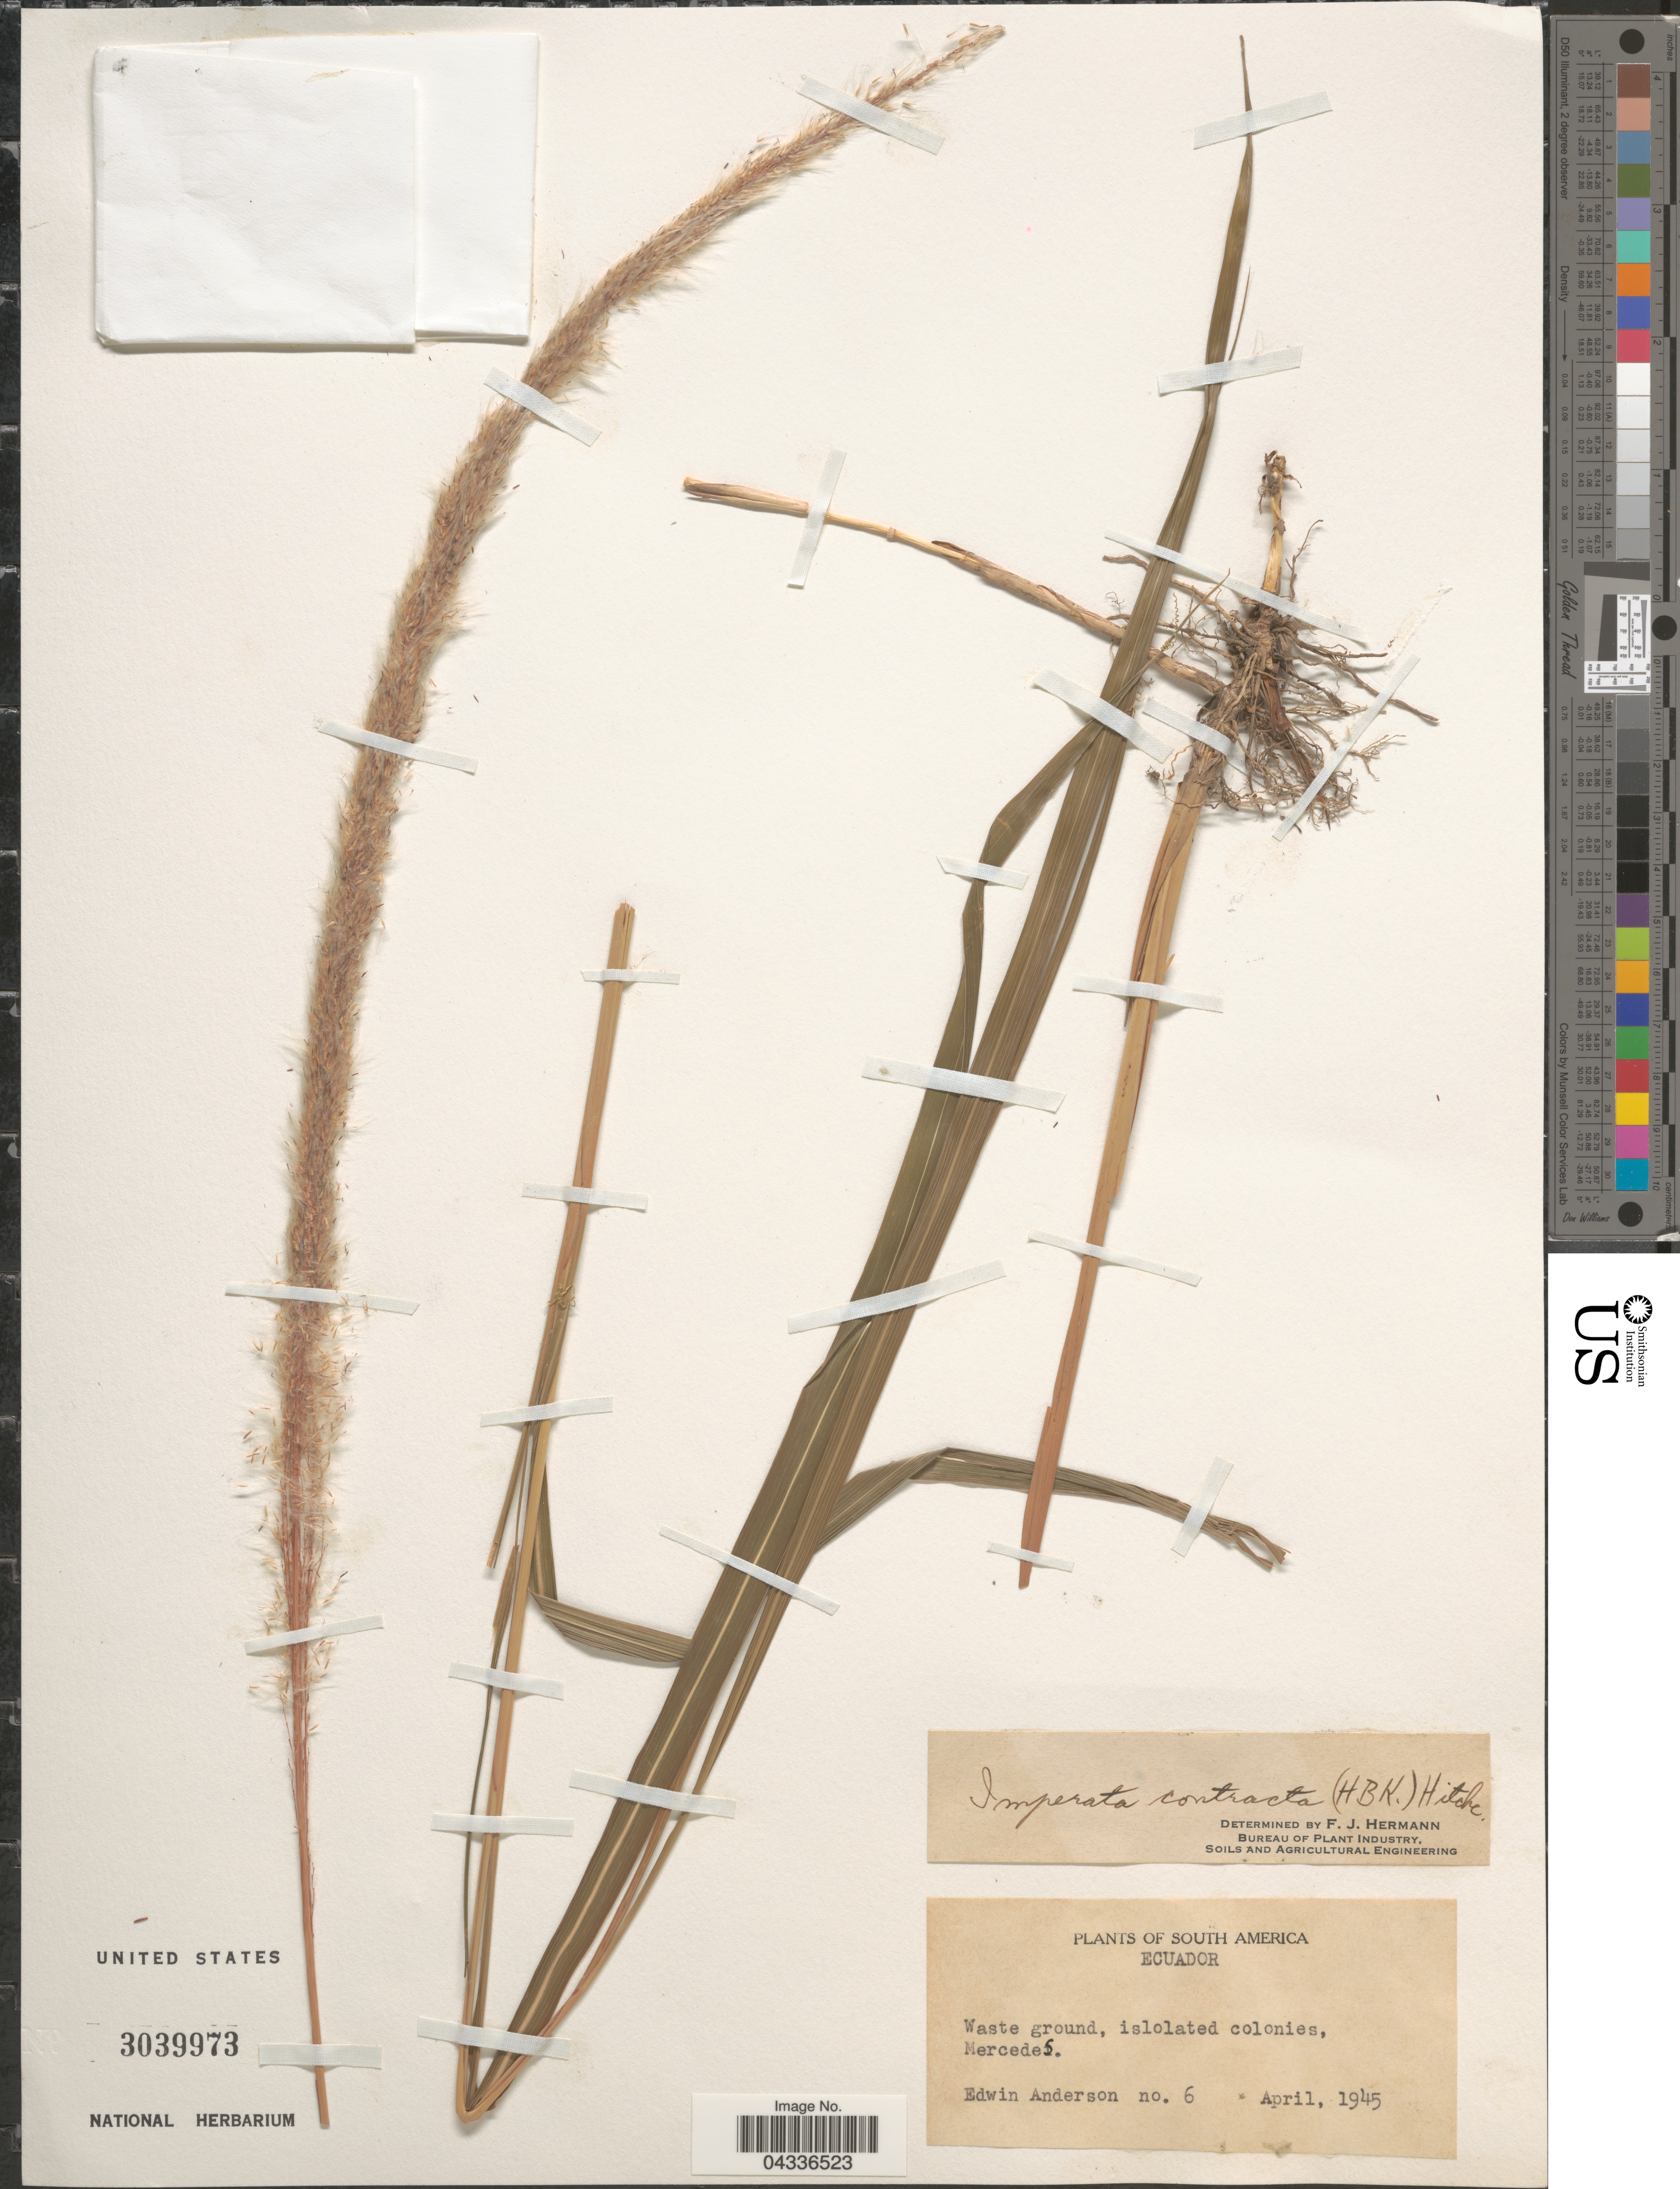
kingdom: Plantae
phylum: Tracheophyta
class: Liliopsida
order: Poales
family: Poaceae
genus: Imperata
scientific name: Imperata contracta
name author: (Kunth) Hitchc.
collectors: E. Anderson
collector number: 6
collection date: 1945-04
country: Ecuador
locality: Waste ground, islolated colonies, Mercedes.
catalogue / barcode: US 3039973